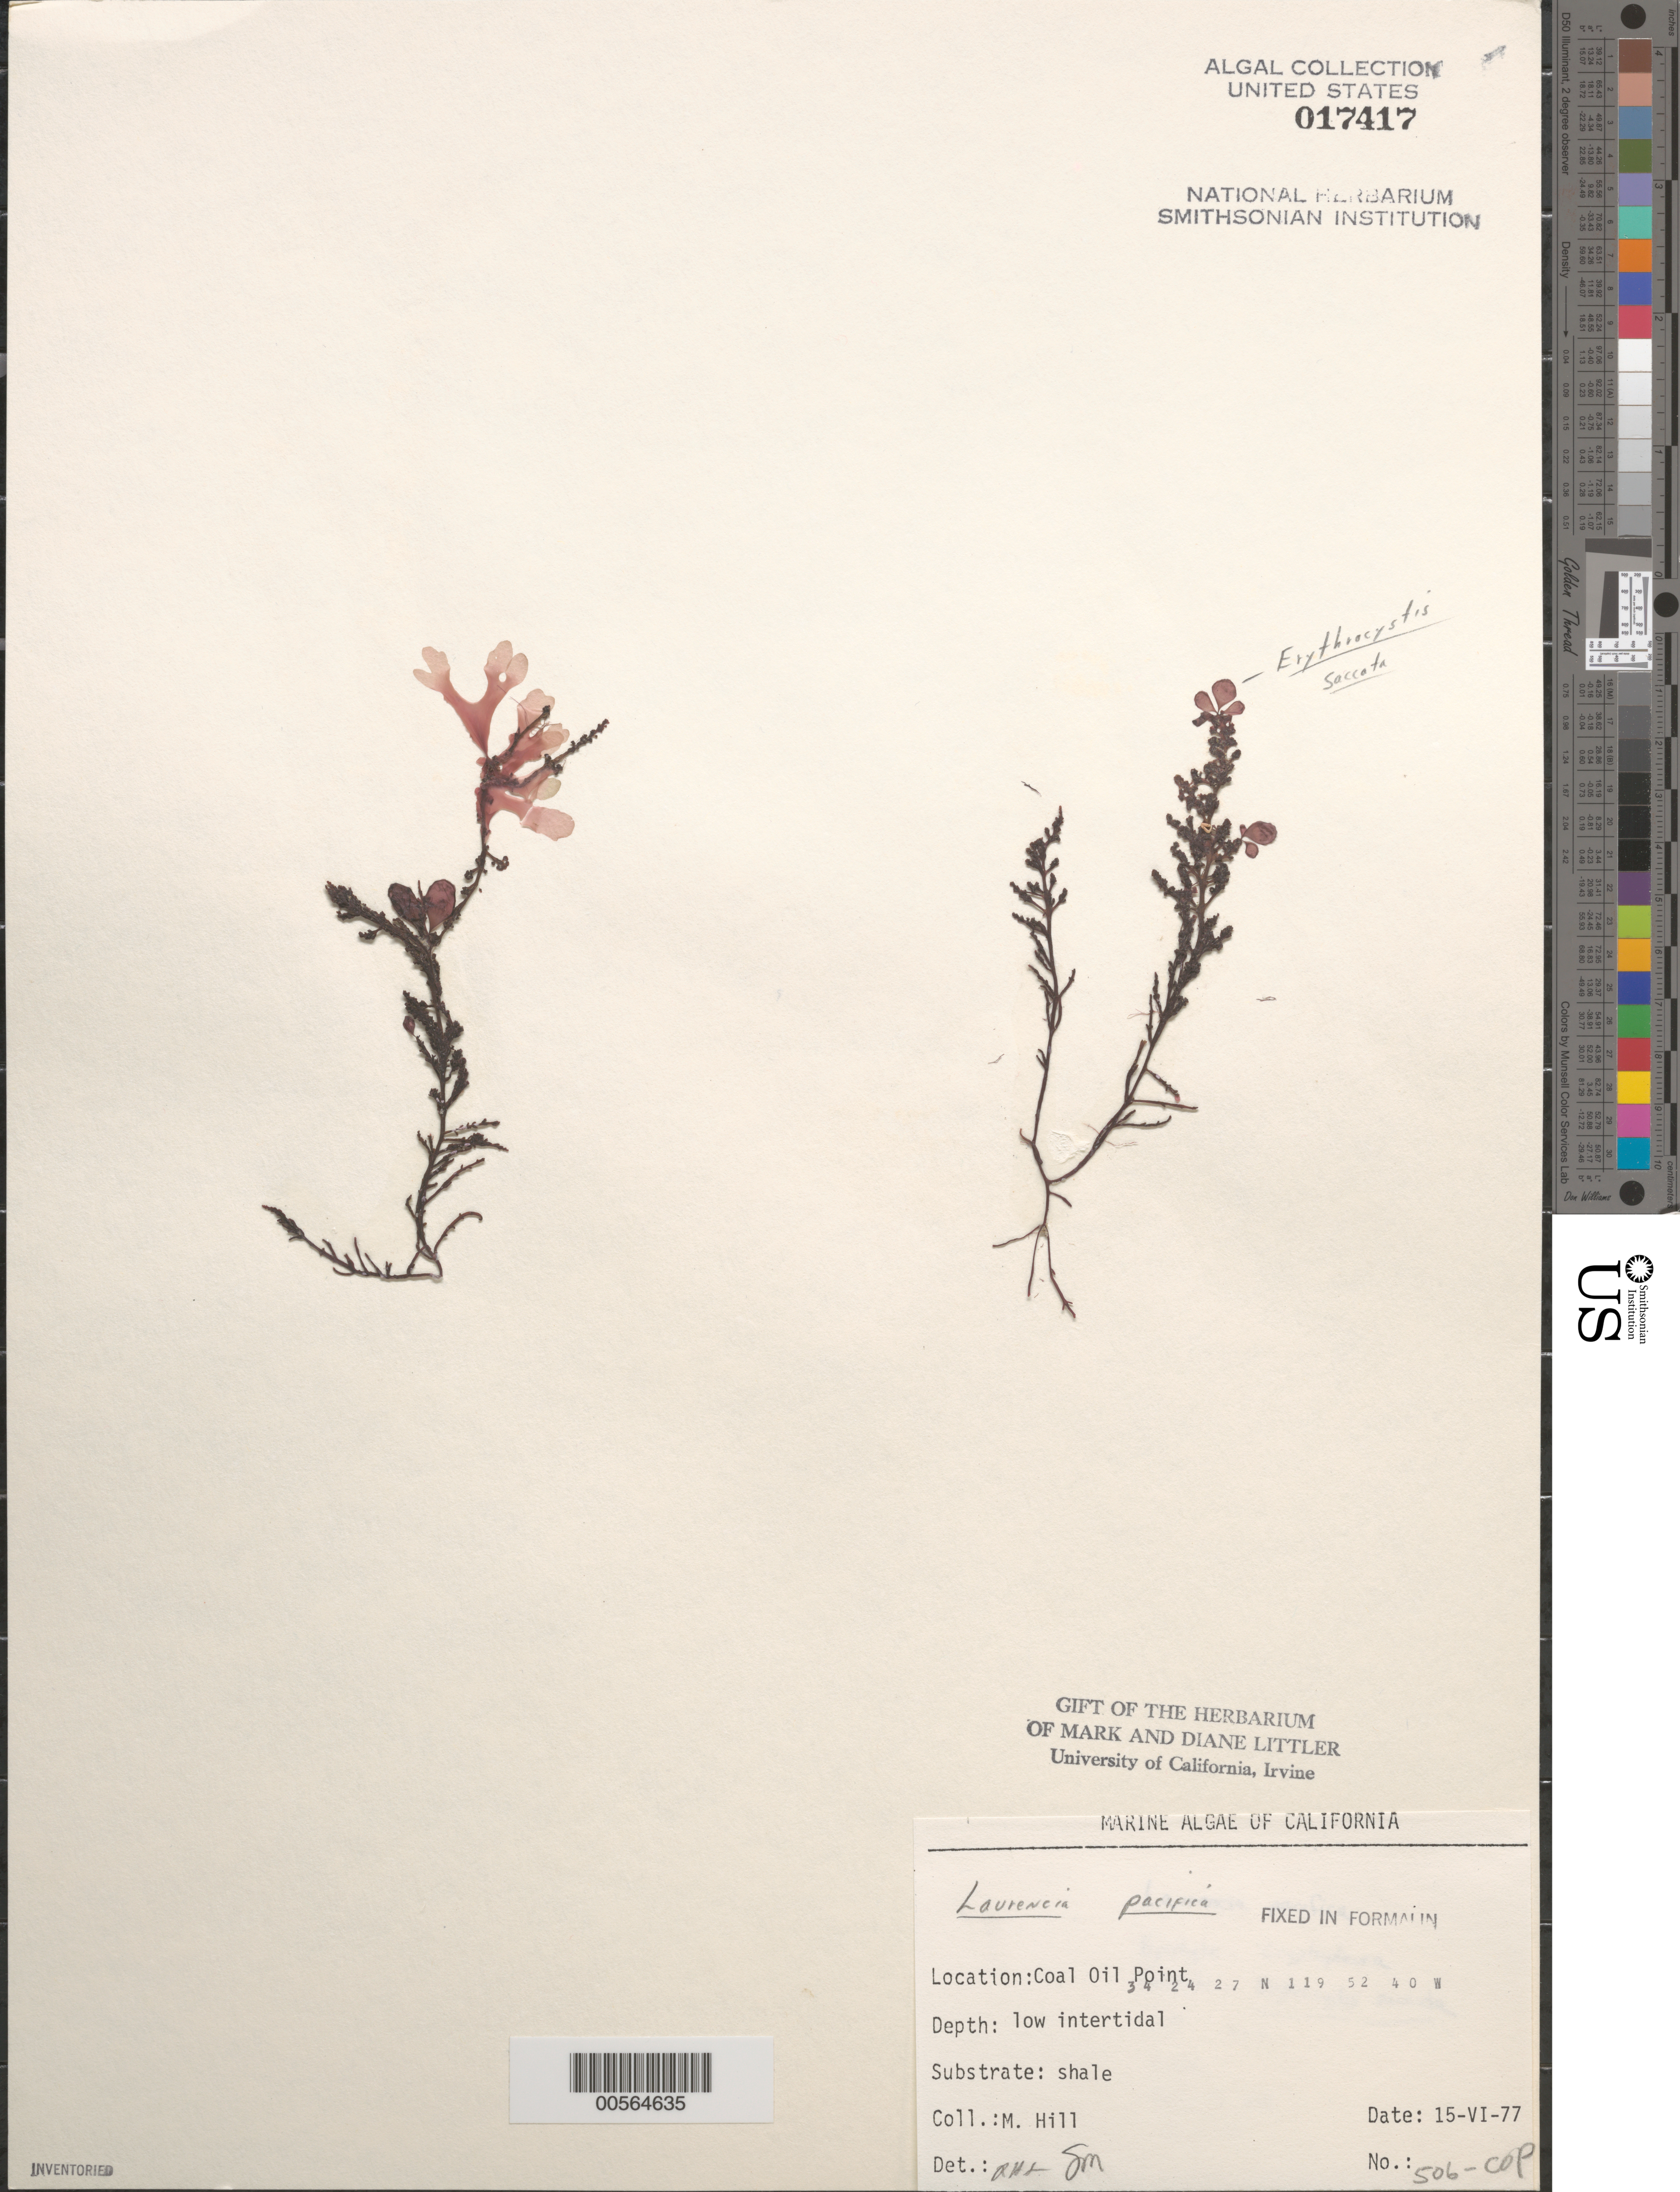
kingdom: Plantae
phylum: Rhodophyta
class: Florideophyceae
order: Ceramiales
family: Rhodomelaceae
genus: Laurencia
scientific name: Laurencia pacifica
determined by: Sims, Robert H.; Murray, S. N.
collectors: M. Hill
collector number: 506-cop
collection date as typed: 15 Jun 1977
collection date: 1977-06-15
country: United States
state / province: California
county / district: Santa Barbara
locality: Coal Oil Point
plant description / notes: BLM-SOCALBIGHT Rocky Intertidal Survey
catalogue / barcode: US 17417